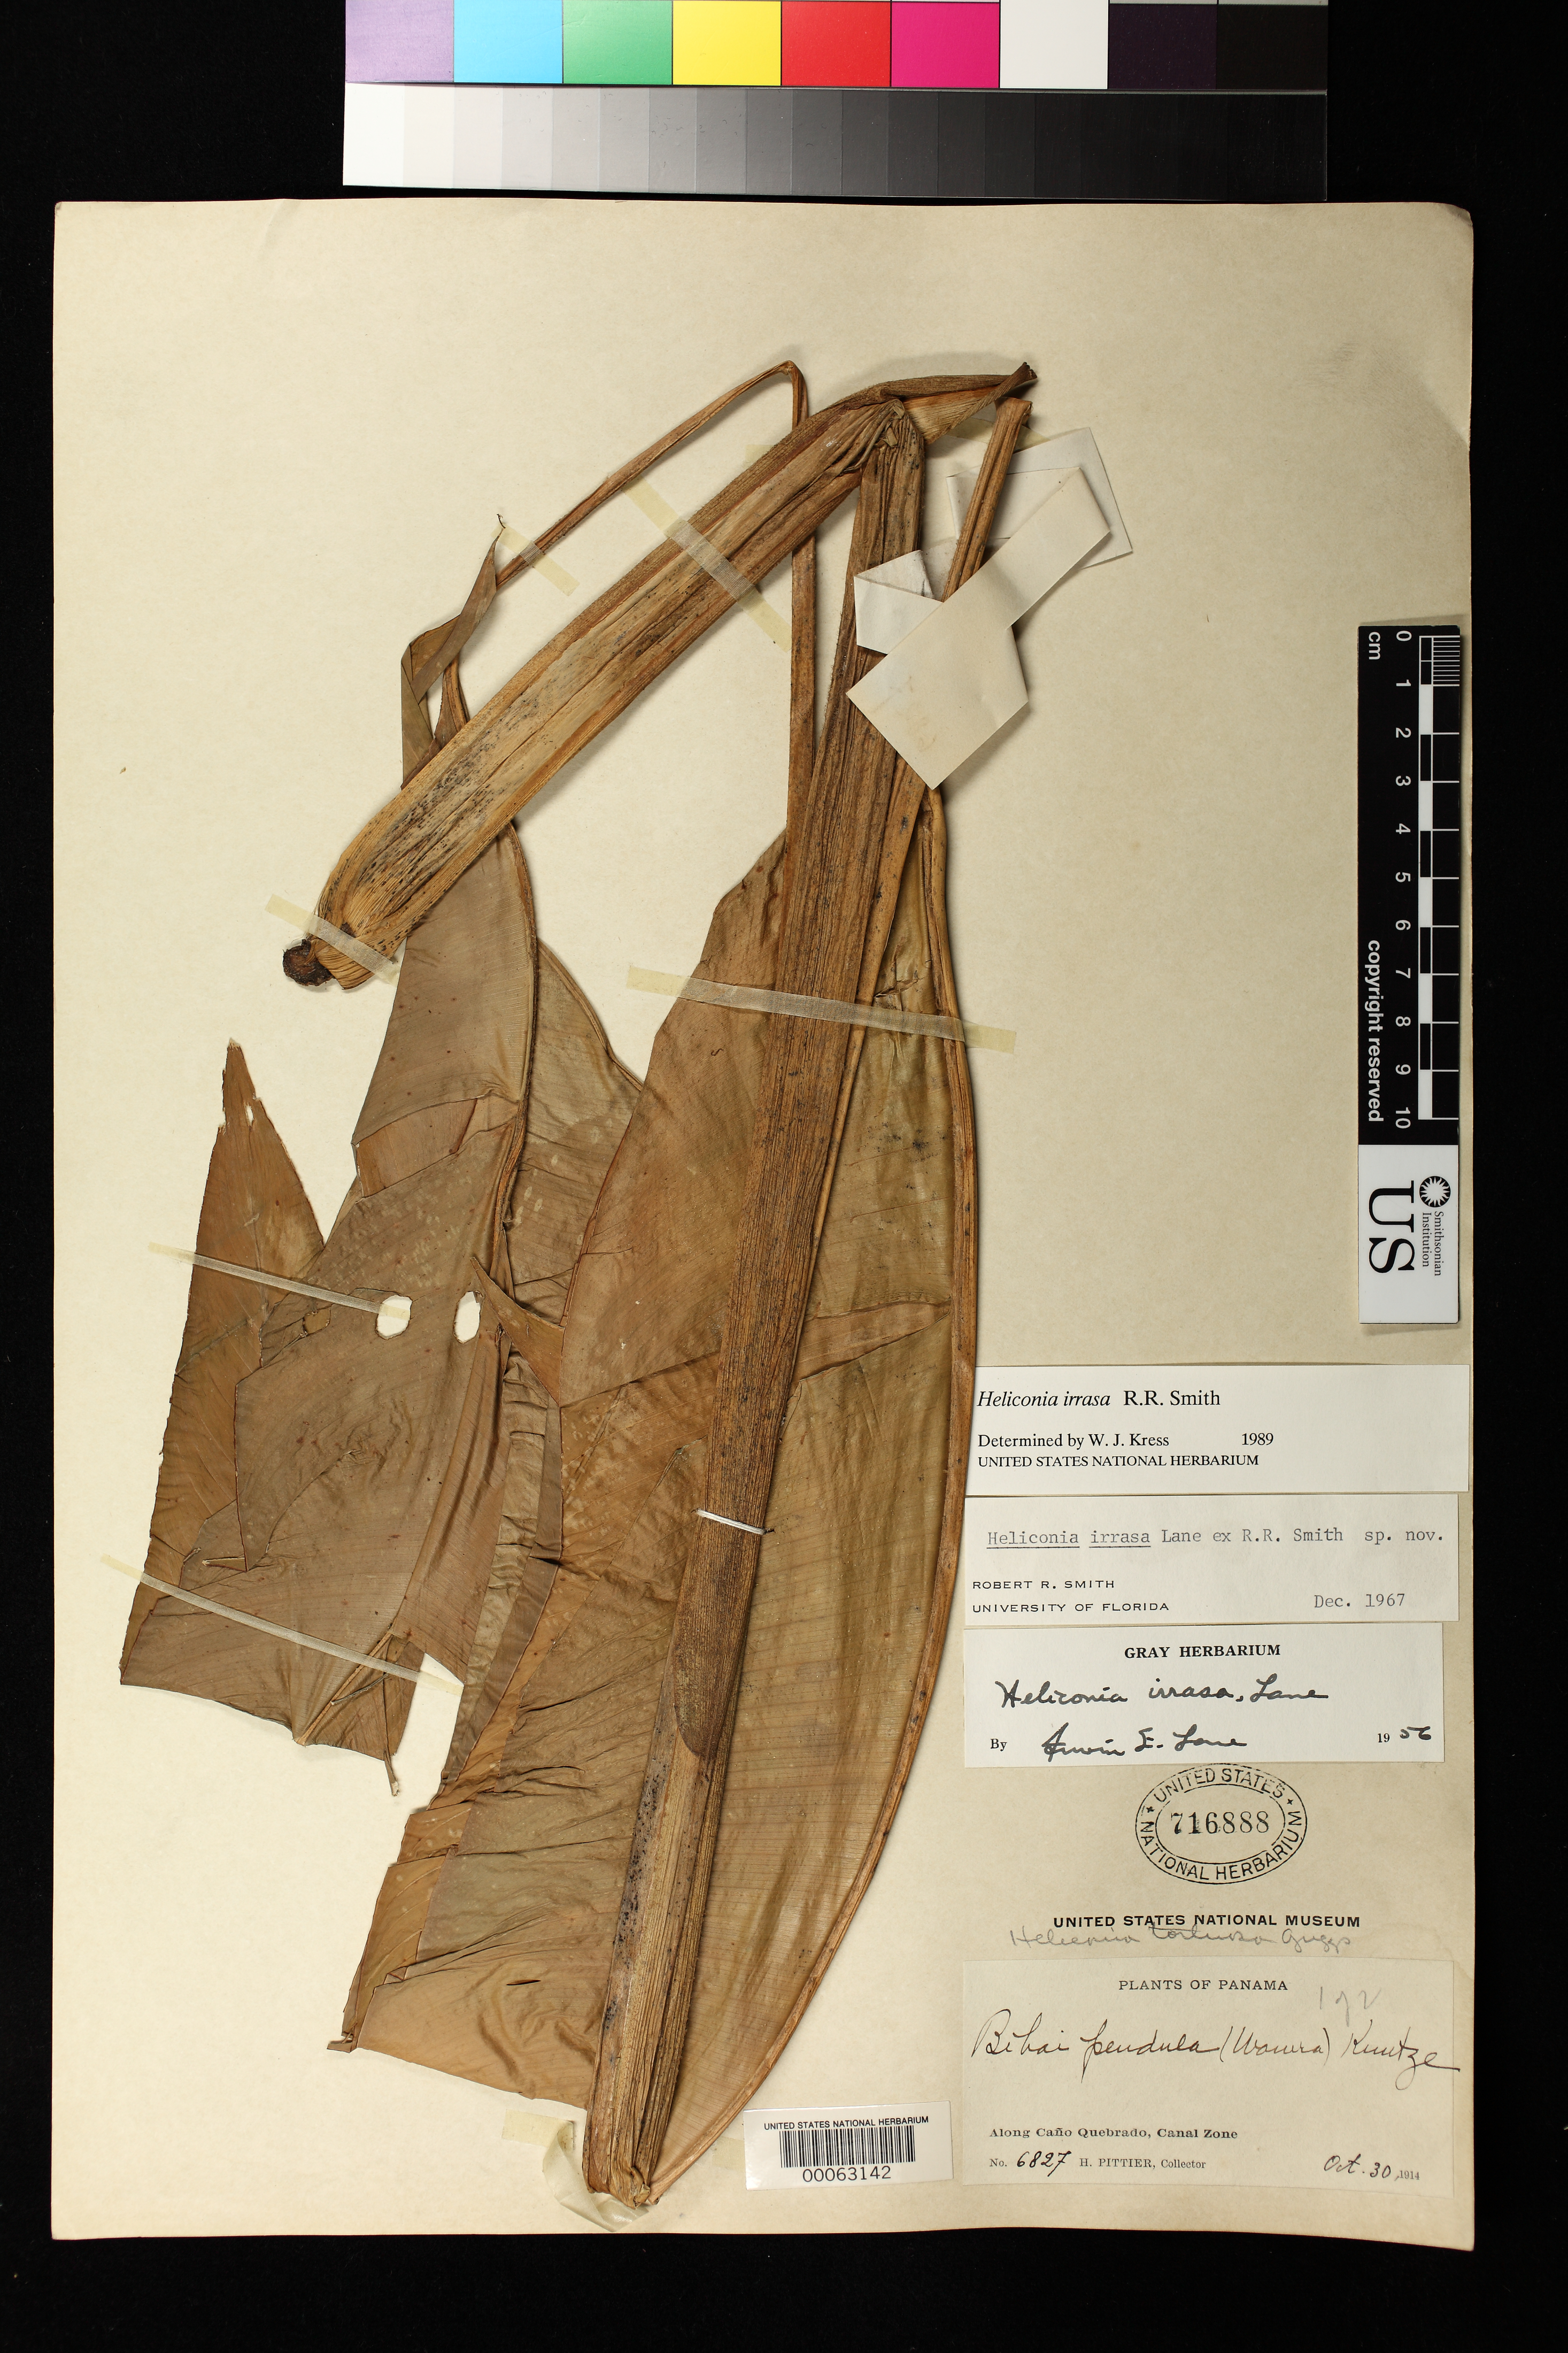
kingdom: Plantae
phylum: Tracheophyta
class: Liliopsida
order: Zingiberales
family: Heliconiaceae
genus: Heliconia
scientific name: Heliconia irrasa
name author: Lane ex R.R. Sm.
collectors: H. F. Pittier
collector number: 6827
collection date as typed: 30 Oct 1914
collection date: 1914-10-30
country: Panama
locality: Along Cano Quebrado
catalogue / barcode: US 716888